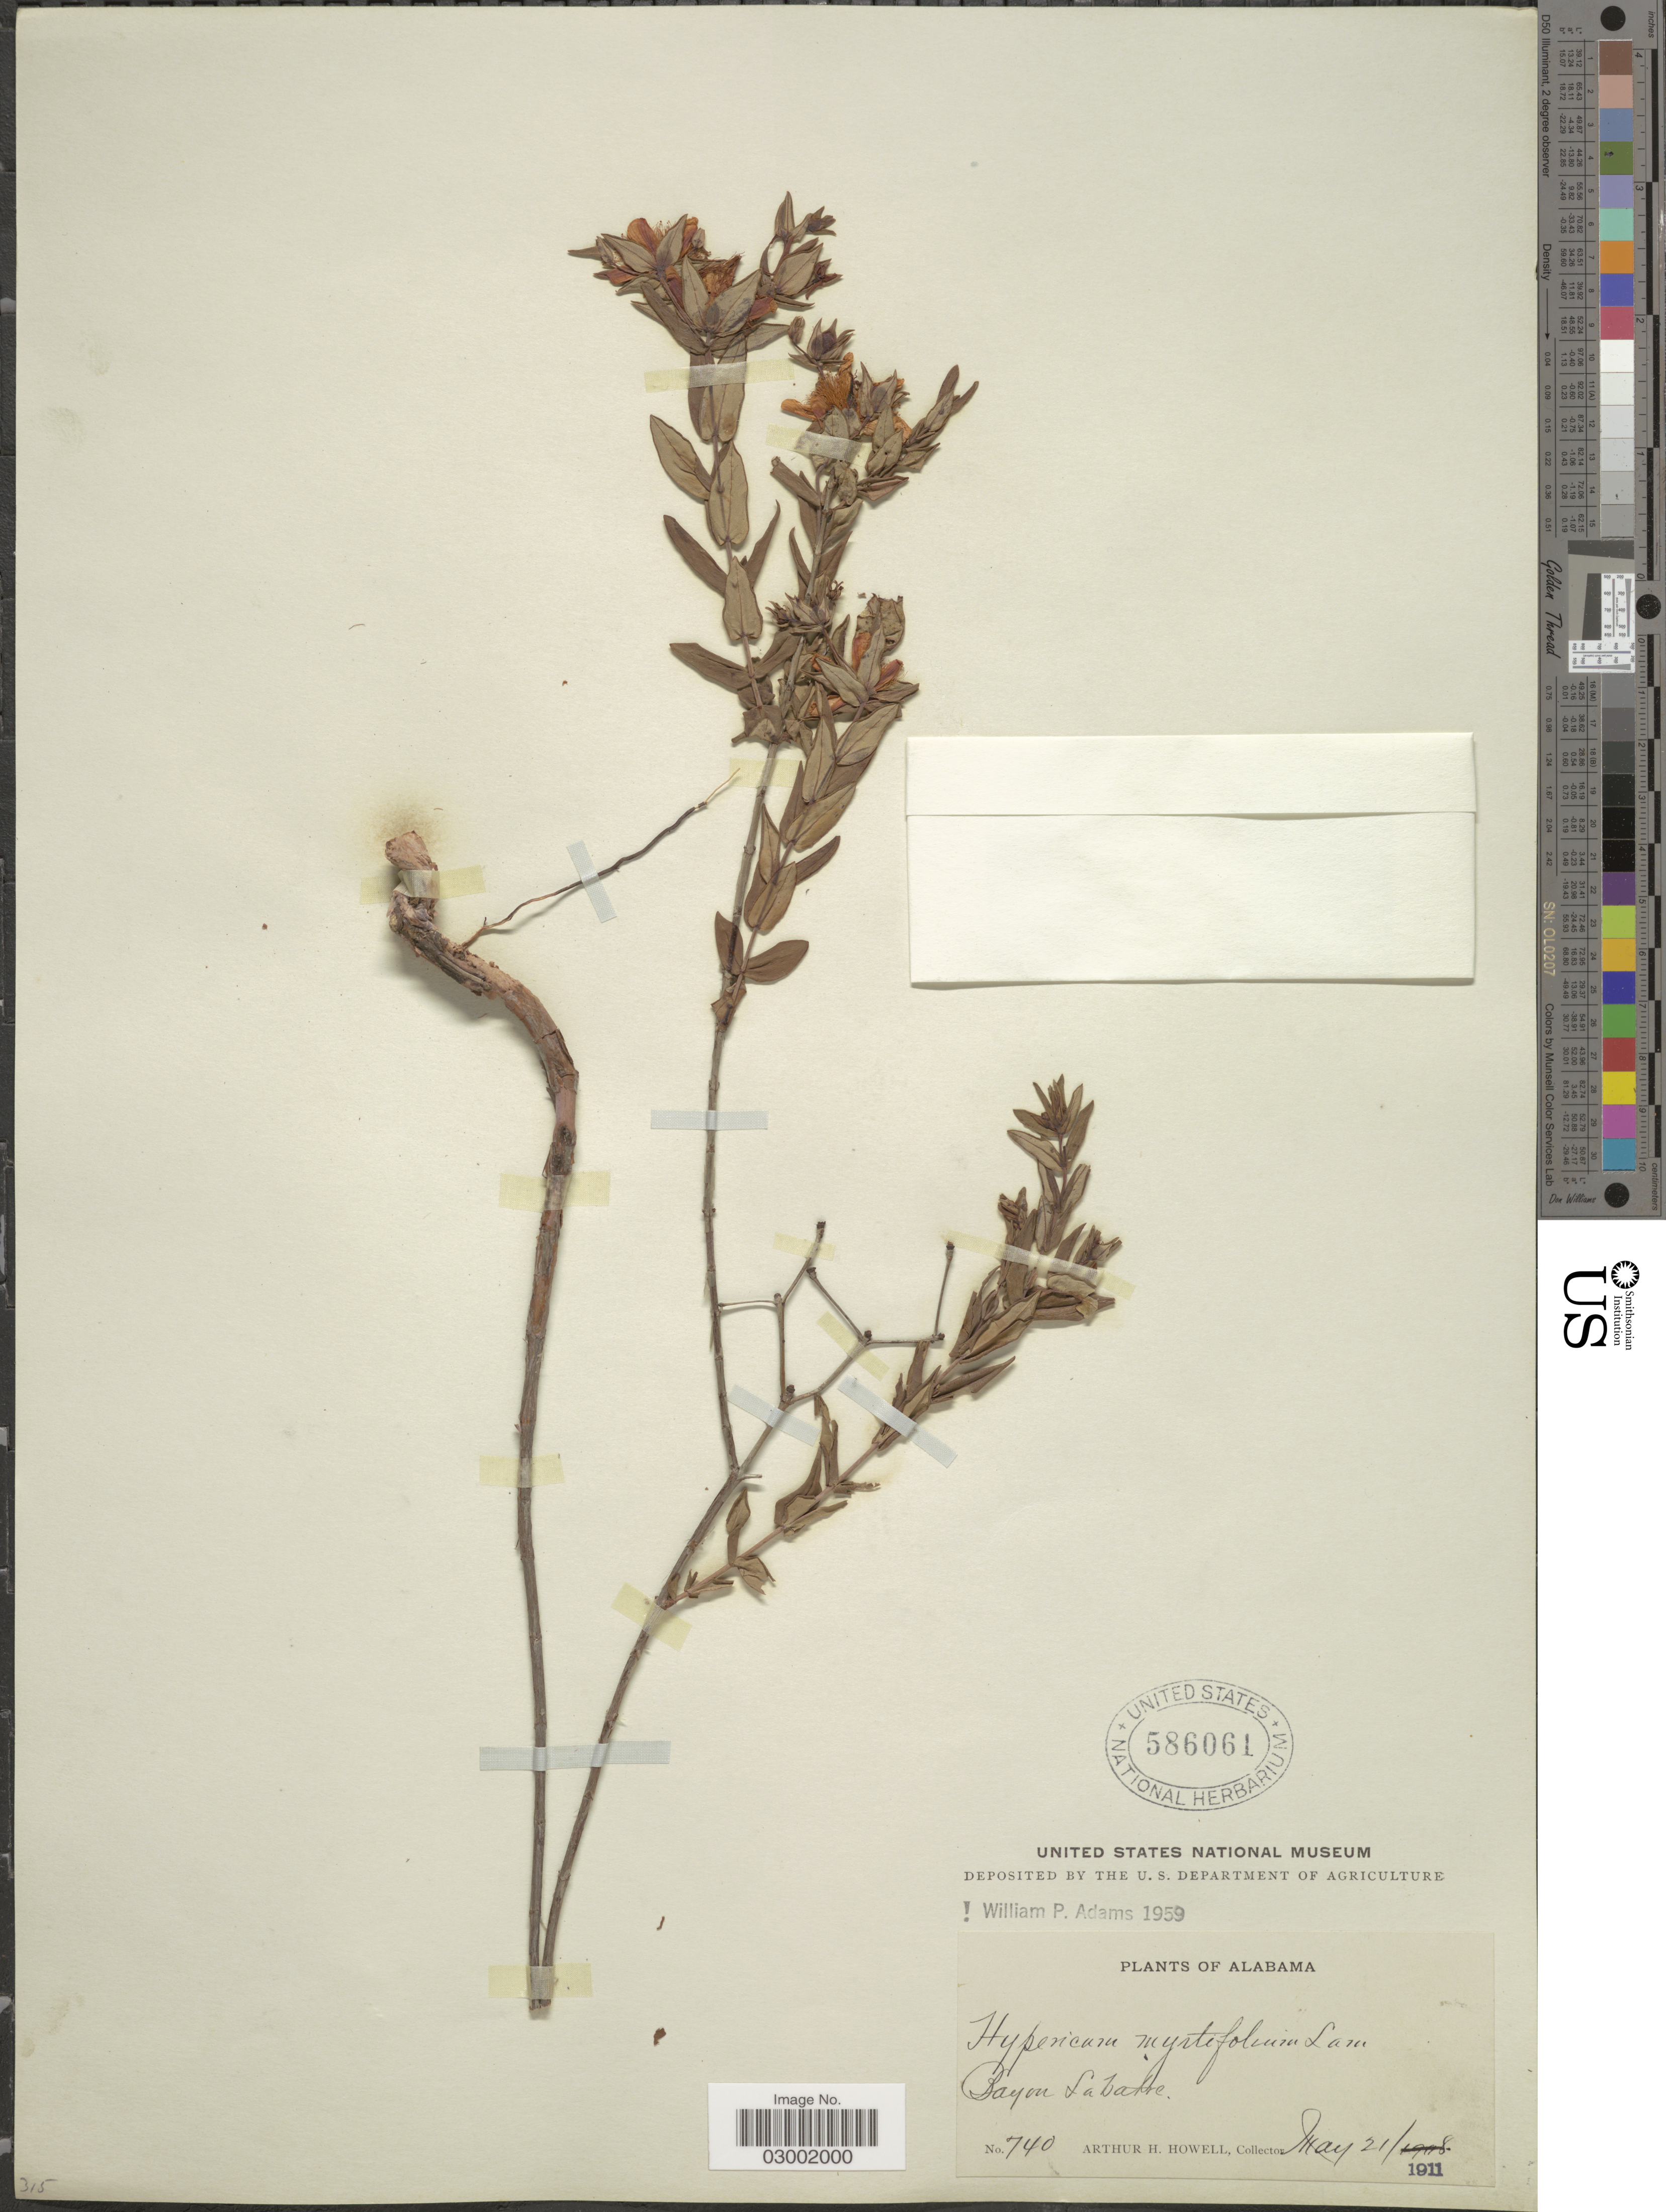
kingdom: Plantae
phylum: Tracheophyta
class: Magnoliopsida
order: Malpighiales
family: Hypericaceae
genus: Hypericum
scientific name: Hypericum myrtifolium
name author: Lam.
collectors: A. H. Howell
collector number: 740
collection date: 1911-05-21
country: United States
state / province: Alabama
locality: Bayou Labatre.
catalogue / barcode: US 586061